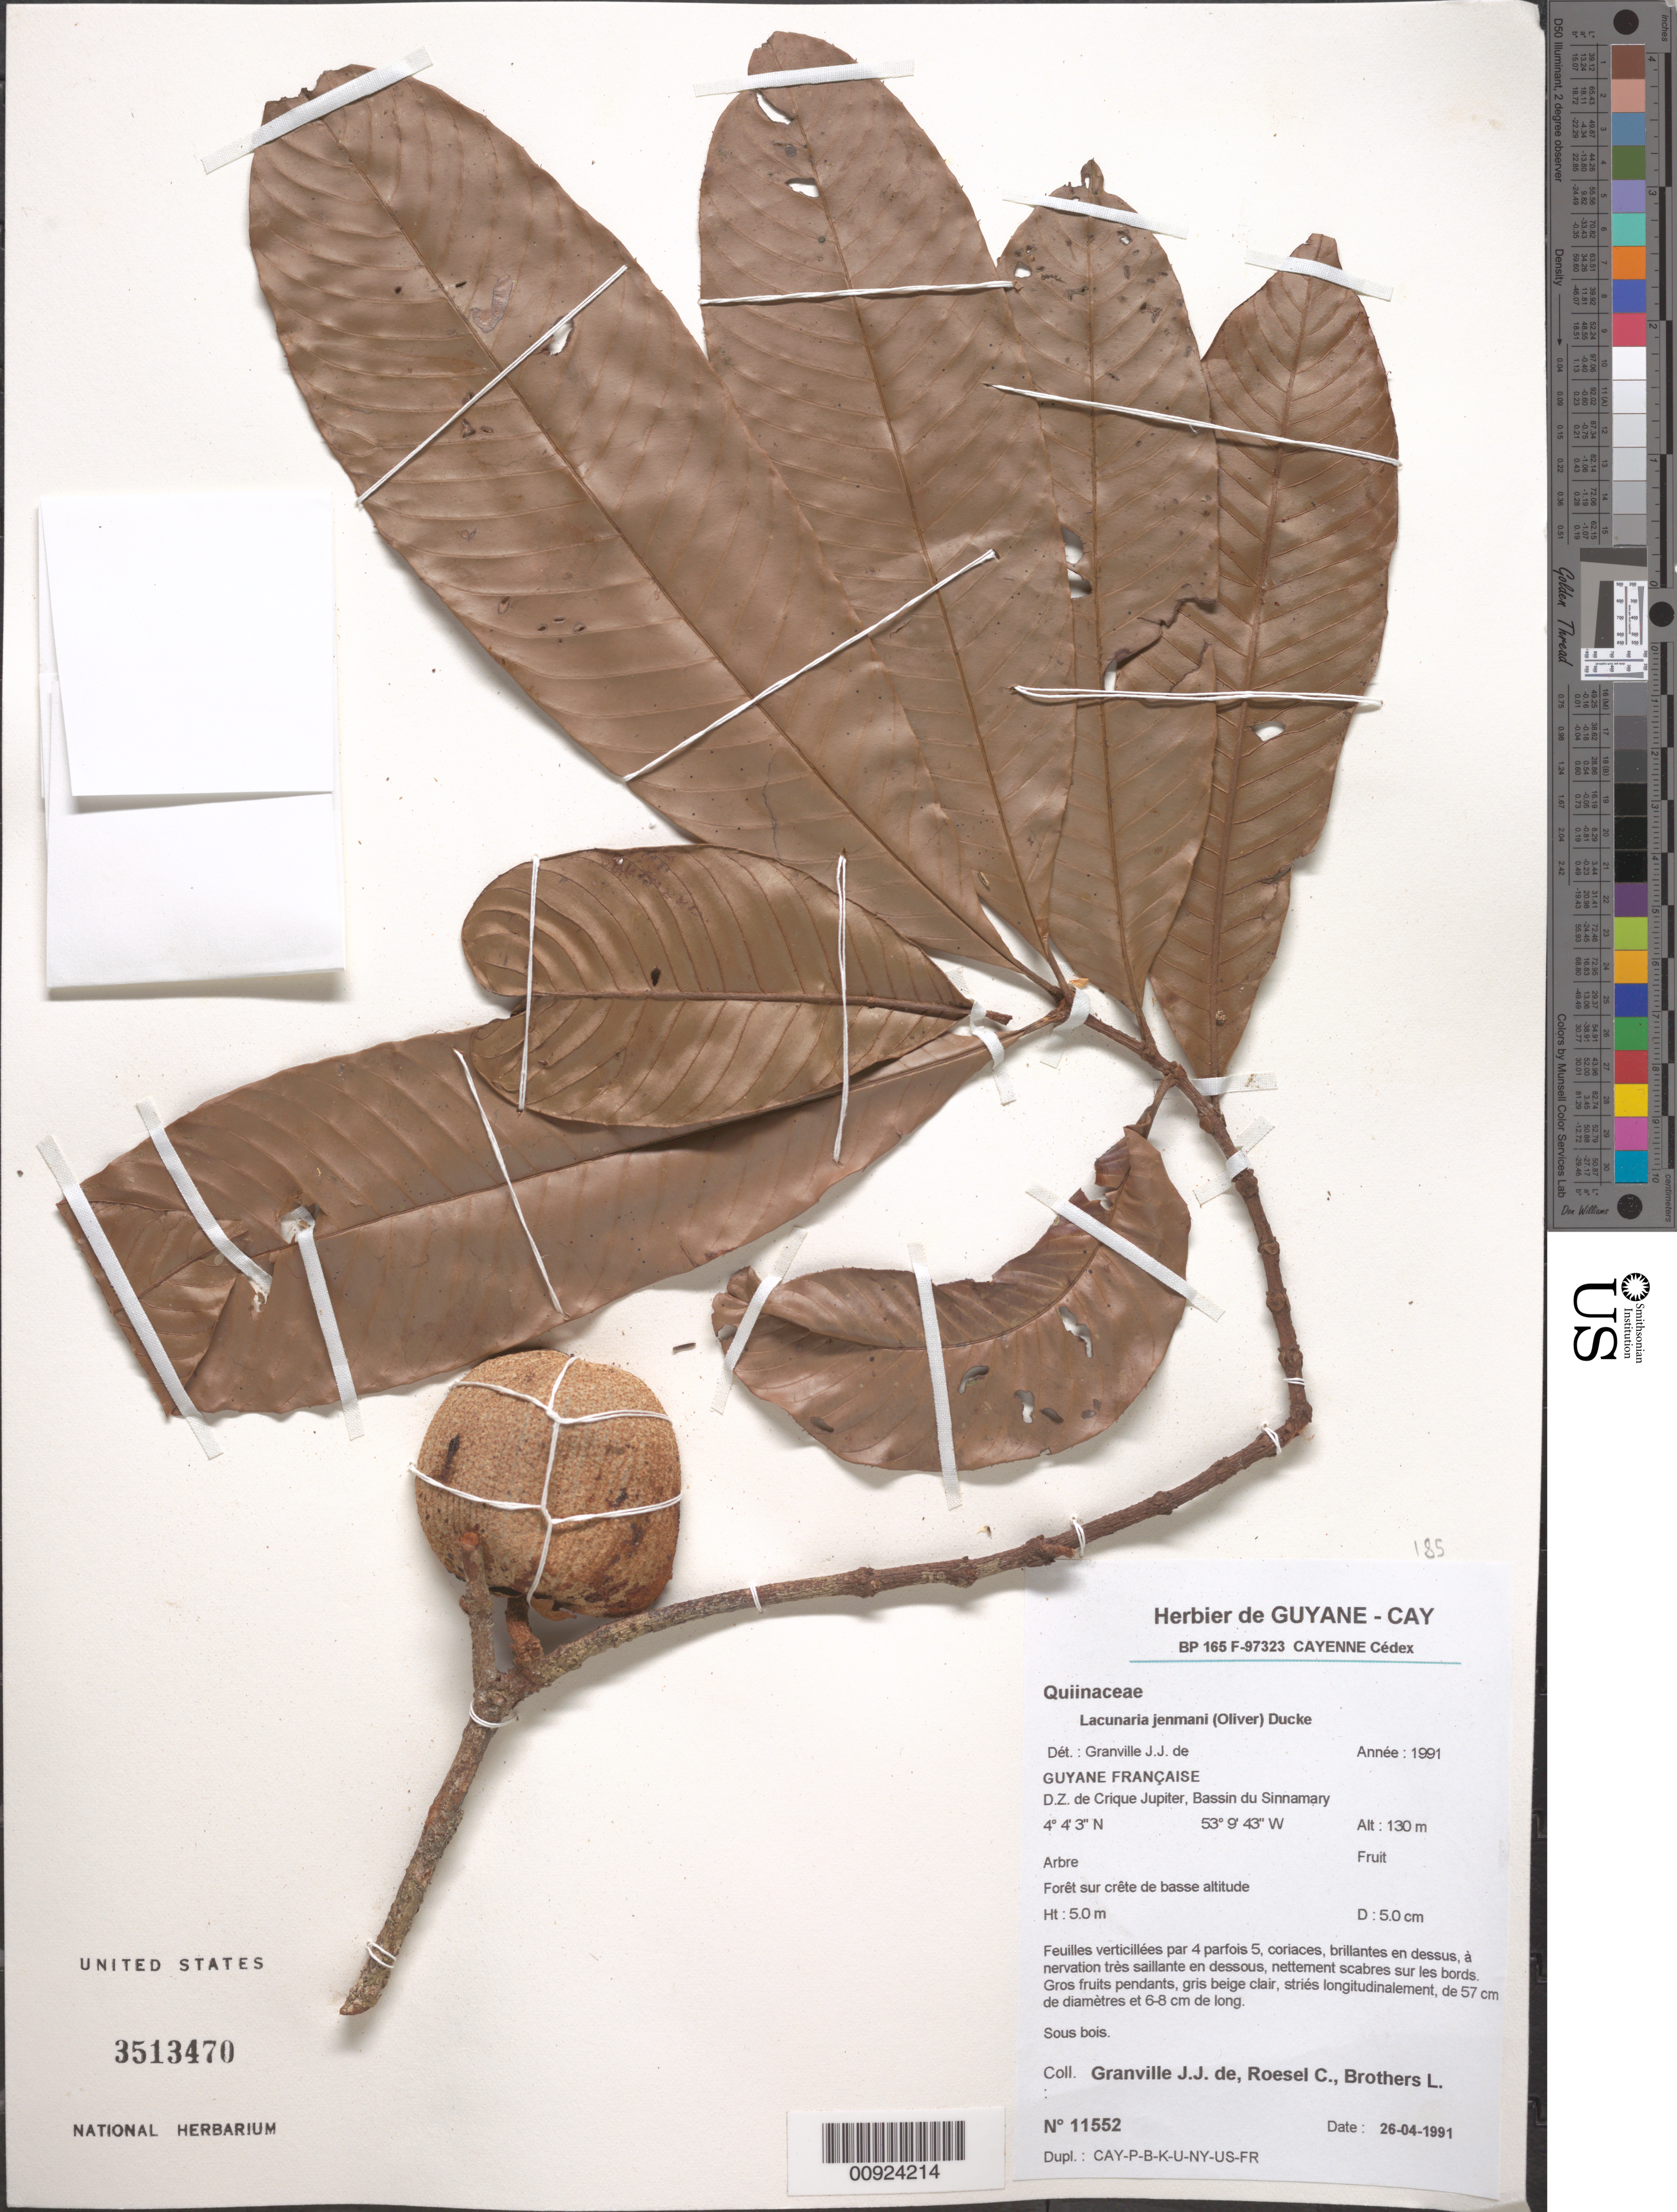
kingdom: Plantae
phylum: Tracheophyta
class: Magnoliopsida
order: Malpighiales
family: Quiinaceae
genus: Lacunaria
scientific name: Lacunaria jenmanii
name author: (Oliv.) Ducke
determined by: Granville, J. J. de, (CAY), Institut de Recherche pour le Developpement (IRD) (FRENCH GUIANA)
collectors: J.-J. de Granville, C. S. Roesel & L. Brothers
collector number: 11552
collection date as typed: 26-Apr-91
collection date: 1991-04-26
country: French Guiana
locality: D.Z. de Crique Jupiter, Bassin du Sinnamary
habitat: Foret sur crete de basse altitude. Sous bois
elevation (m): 130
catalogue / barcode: US 3513470